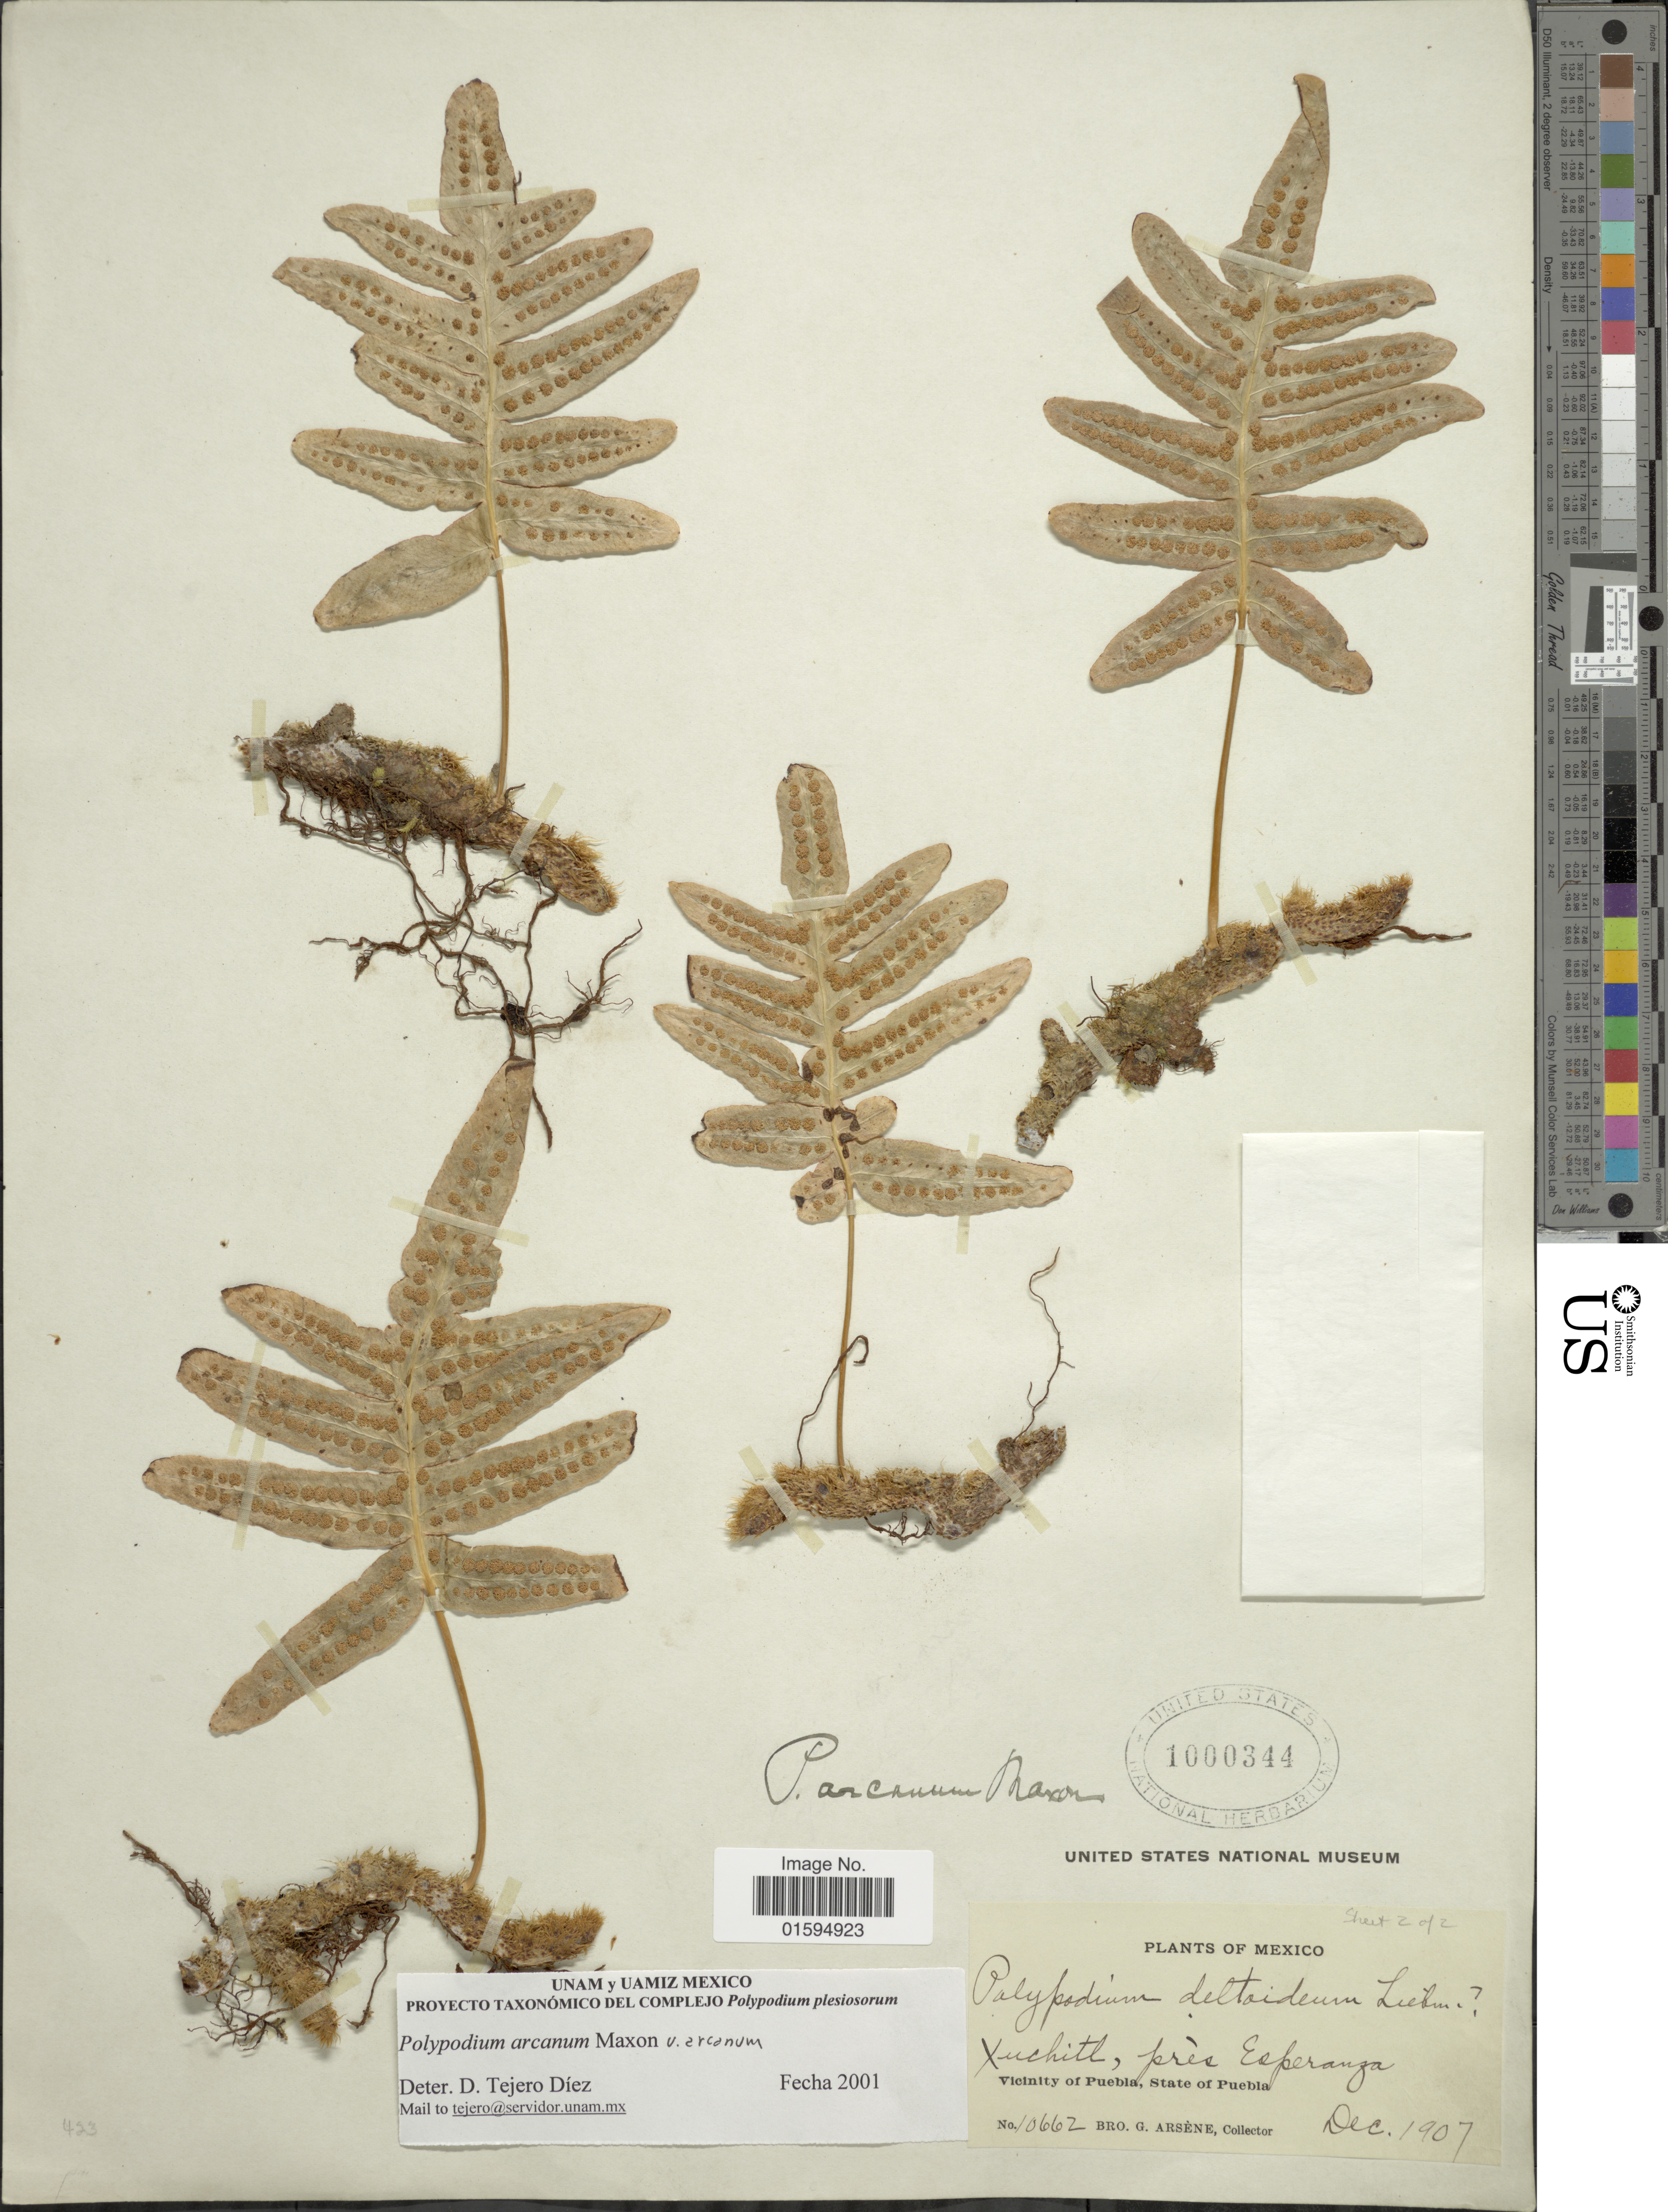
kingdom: Plantae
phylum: Tracheophyta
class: Polypodiopsida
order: Polypodiales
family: Polypodiaceae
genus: Polypodium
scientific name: Polypodium arcanum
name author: Maxon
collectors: Bro. G. Arsène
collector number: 10662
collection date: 1907-12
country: Mexico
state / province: Puebla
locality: Xuchitl, pres Esperanza, Vicinity of Puebla, State of Puebla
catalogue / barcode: US 1000344